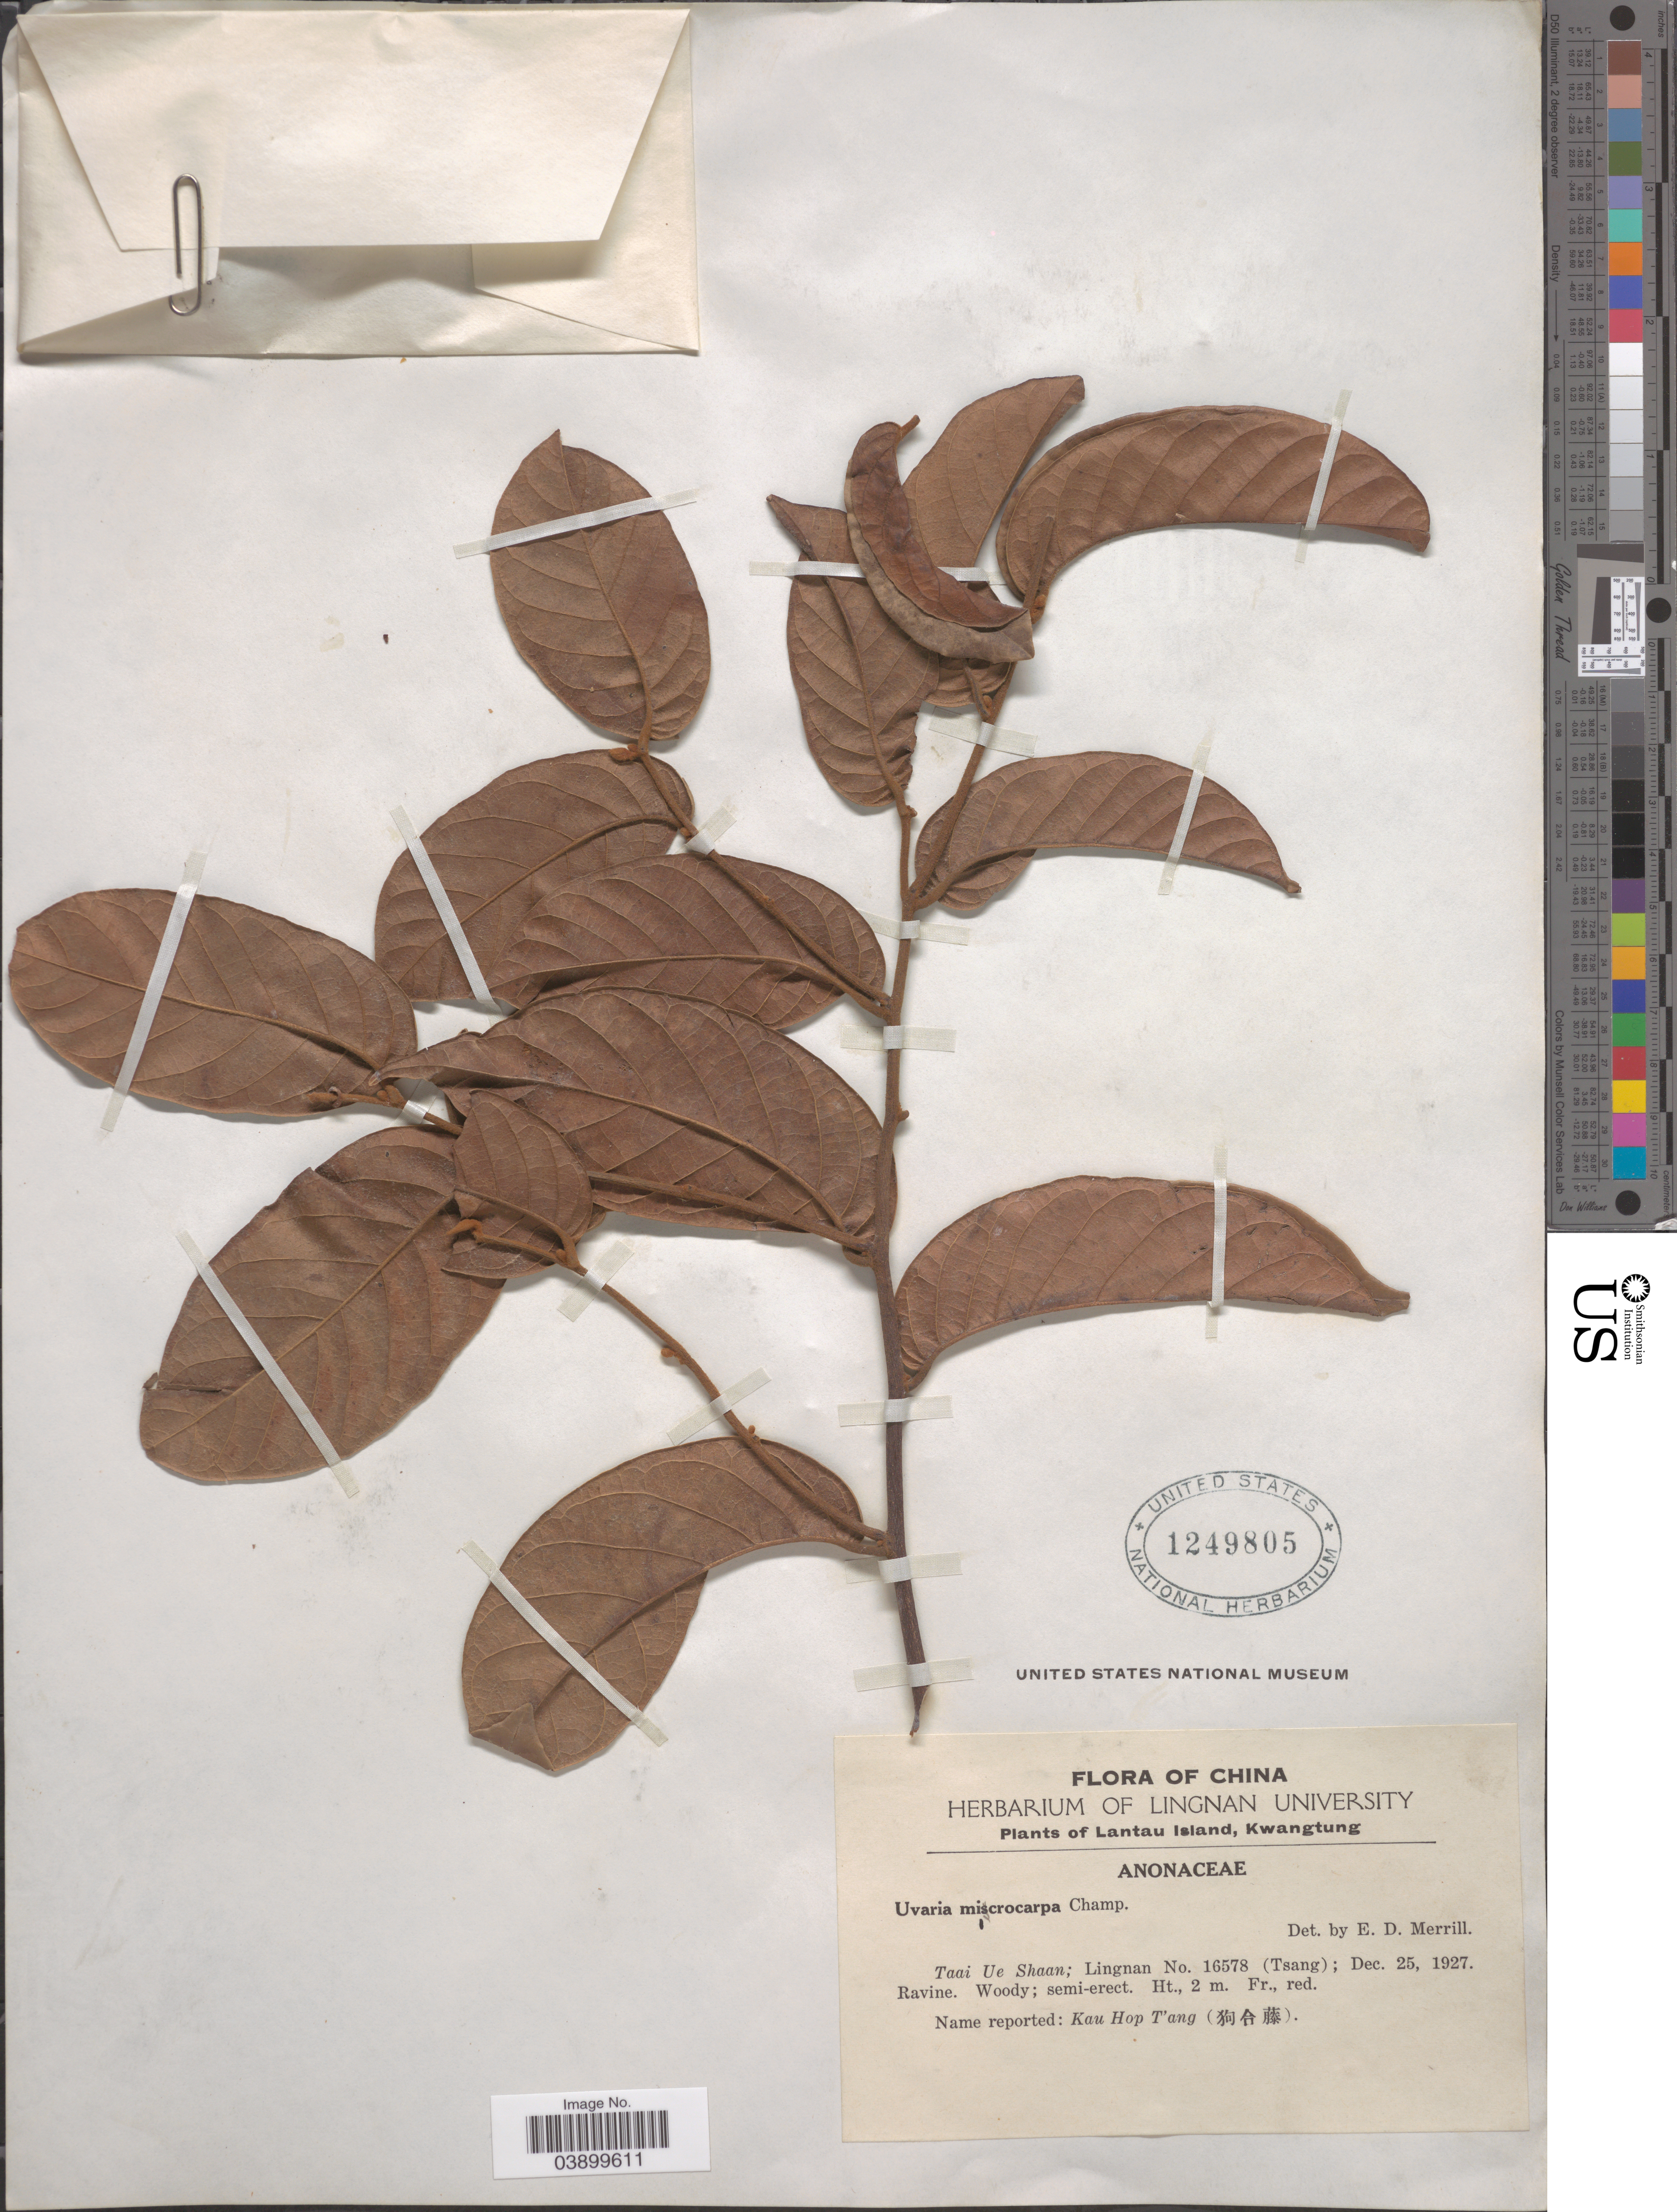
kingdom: Plantae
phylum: Tracheophyta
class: Magnoliopsida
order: Magnoliales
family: Annonaceae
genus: Uvaria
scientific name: Uvaria microcarpa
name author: Champ. ex Benth.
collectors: T. Shaan, Lingnan & -. T'sang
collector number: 16578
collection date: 1927-12-25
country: China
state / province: Guangdong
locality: Lantau Island, Kwangtung.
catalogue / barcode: US 1249805